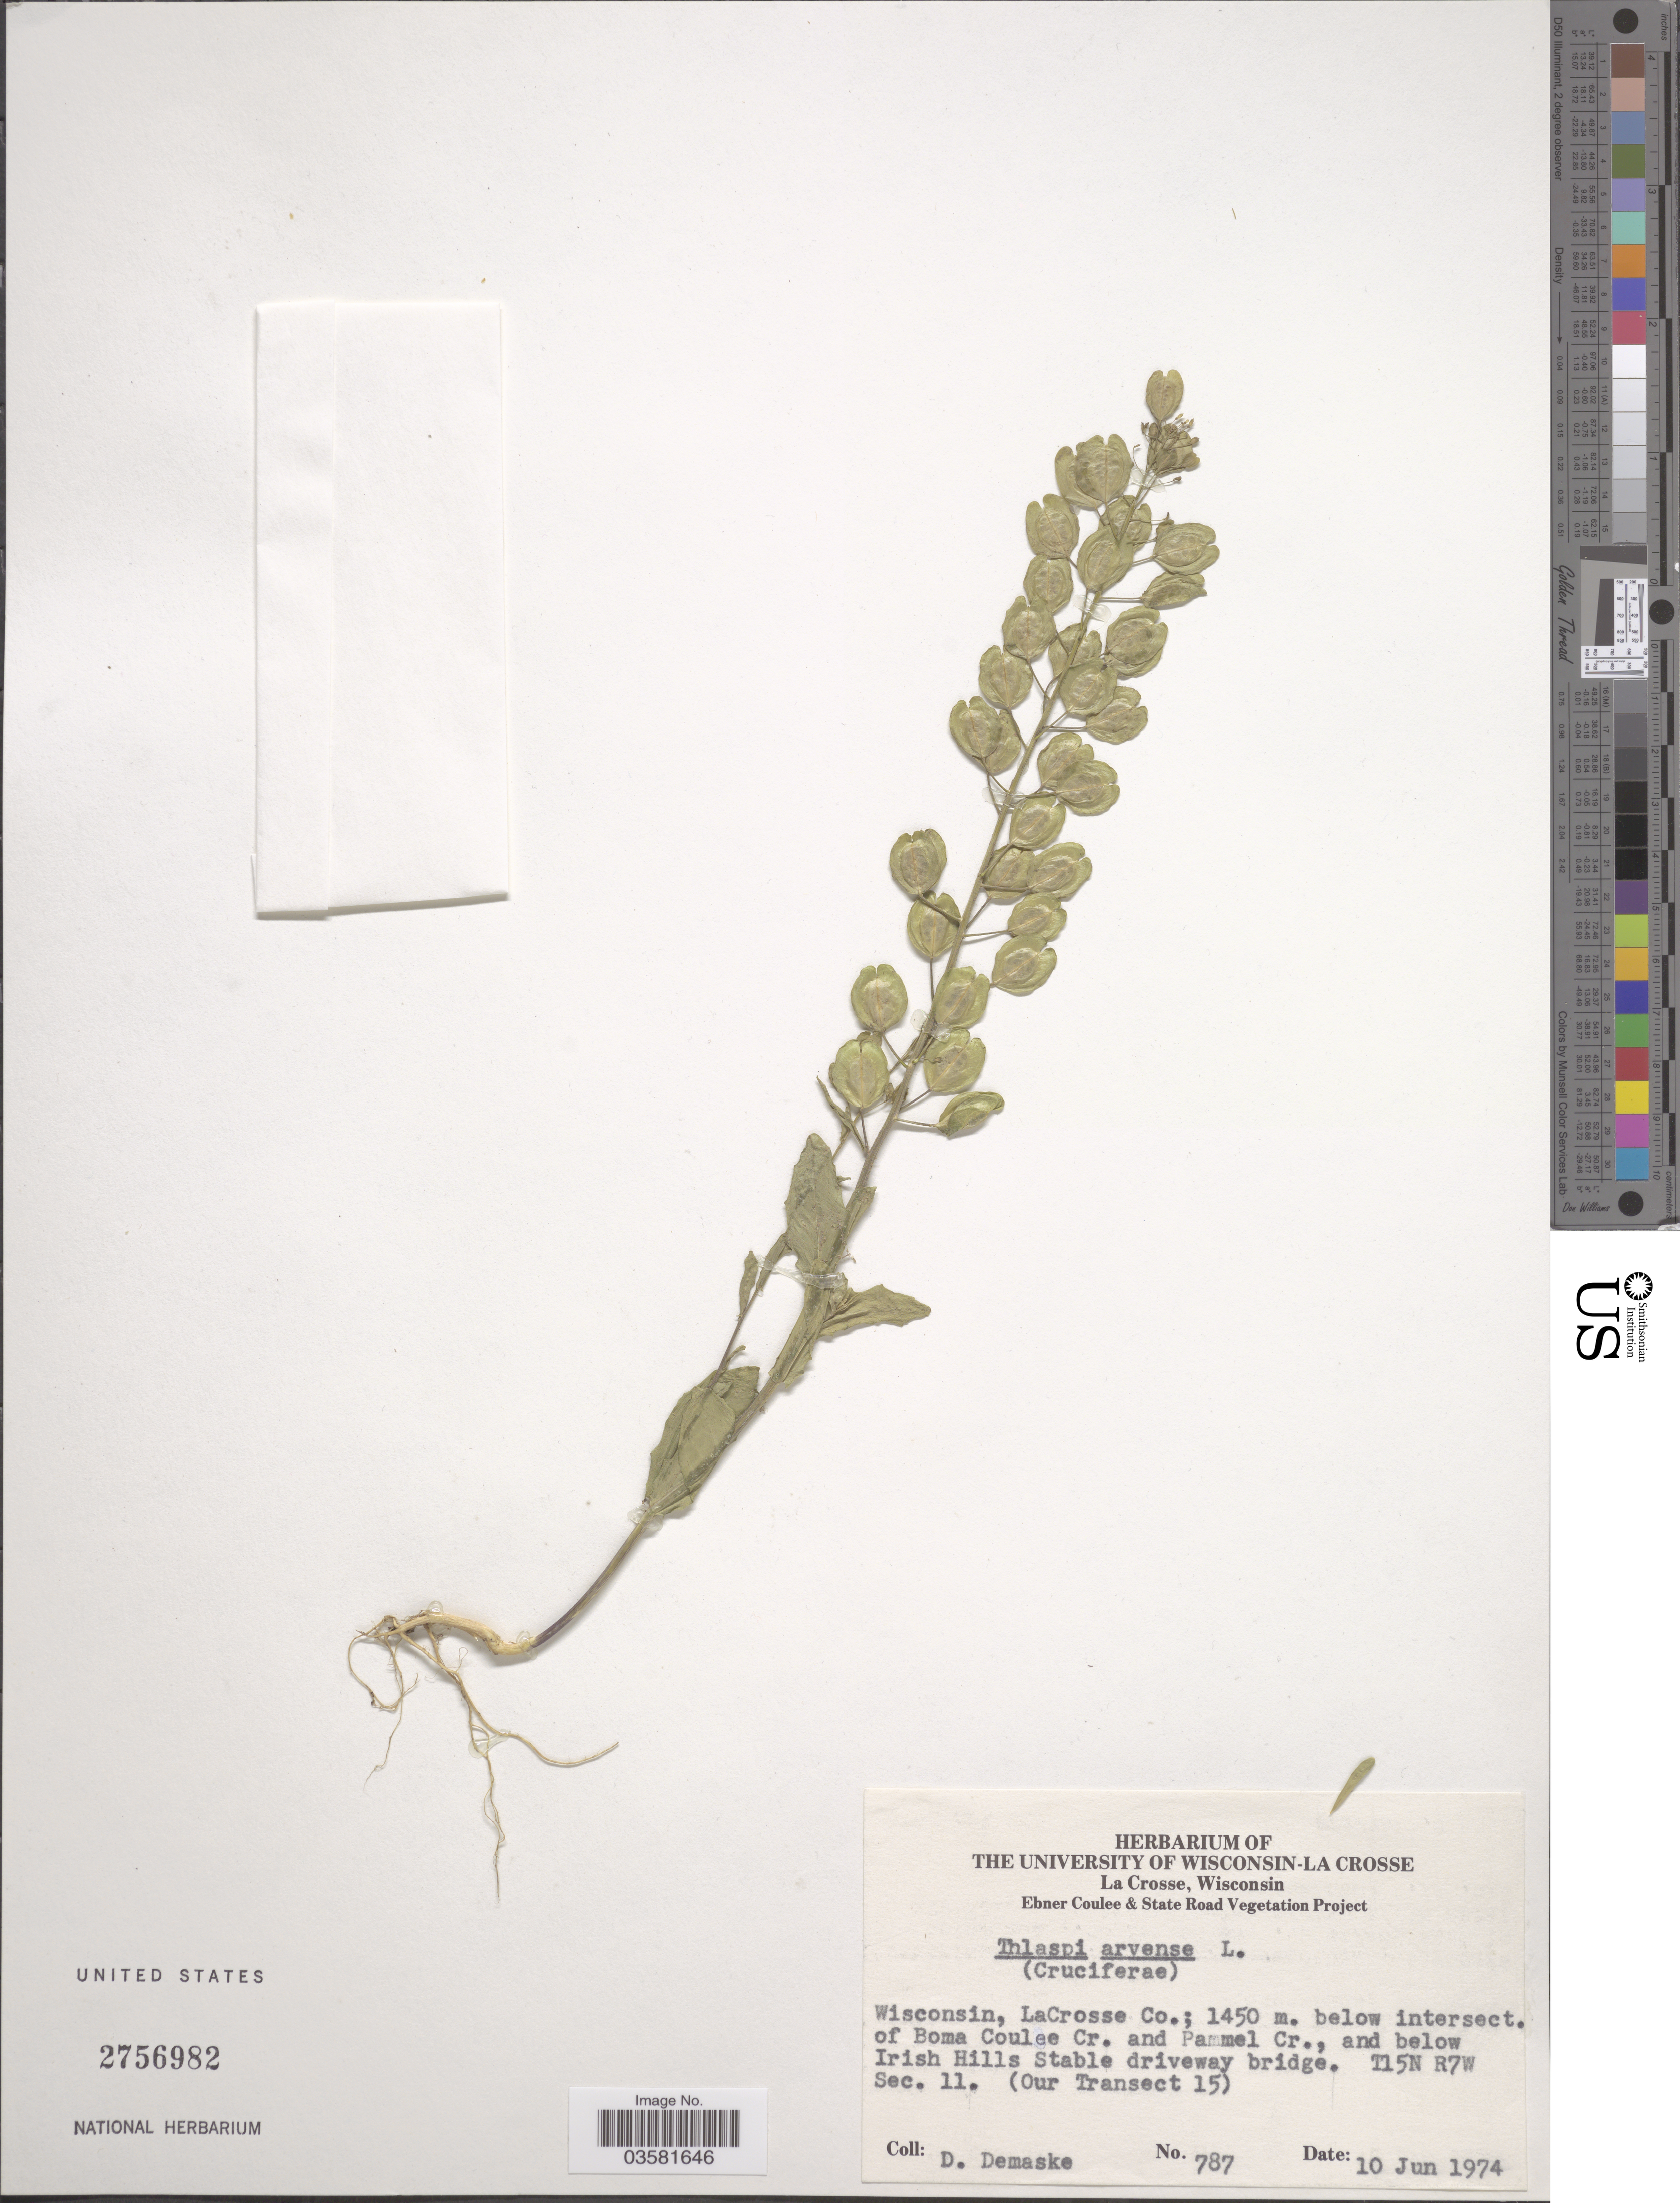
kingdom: Plantae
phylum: Tracheophyta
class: Magnoliopsida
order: Brassicales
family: Brassicaceae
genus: Thlaspi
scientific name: Thlaspi arvense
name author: L.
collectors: D. Demaske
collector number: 787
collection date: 1974-06-10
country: United States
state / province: Wisconsin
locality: Ebner Coulee & State Road [unsure placement] LaCrosse Co. Below intersect. of Boma Coulee Cr. and Pammel Cr., and below Irish Hills Stable driveway bridge. T15N R7W Sec.11 (Our Transect 15).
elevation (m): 1450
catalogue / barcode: US 2756982